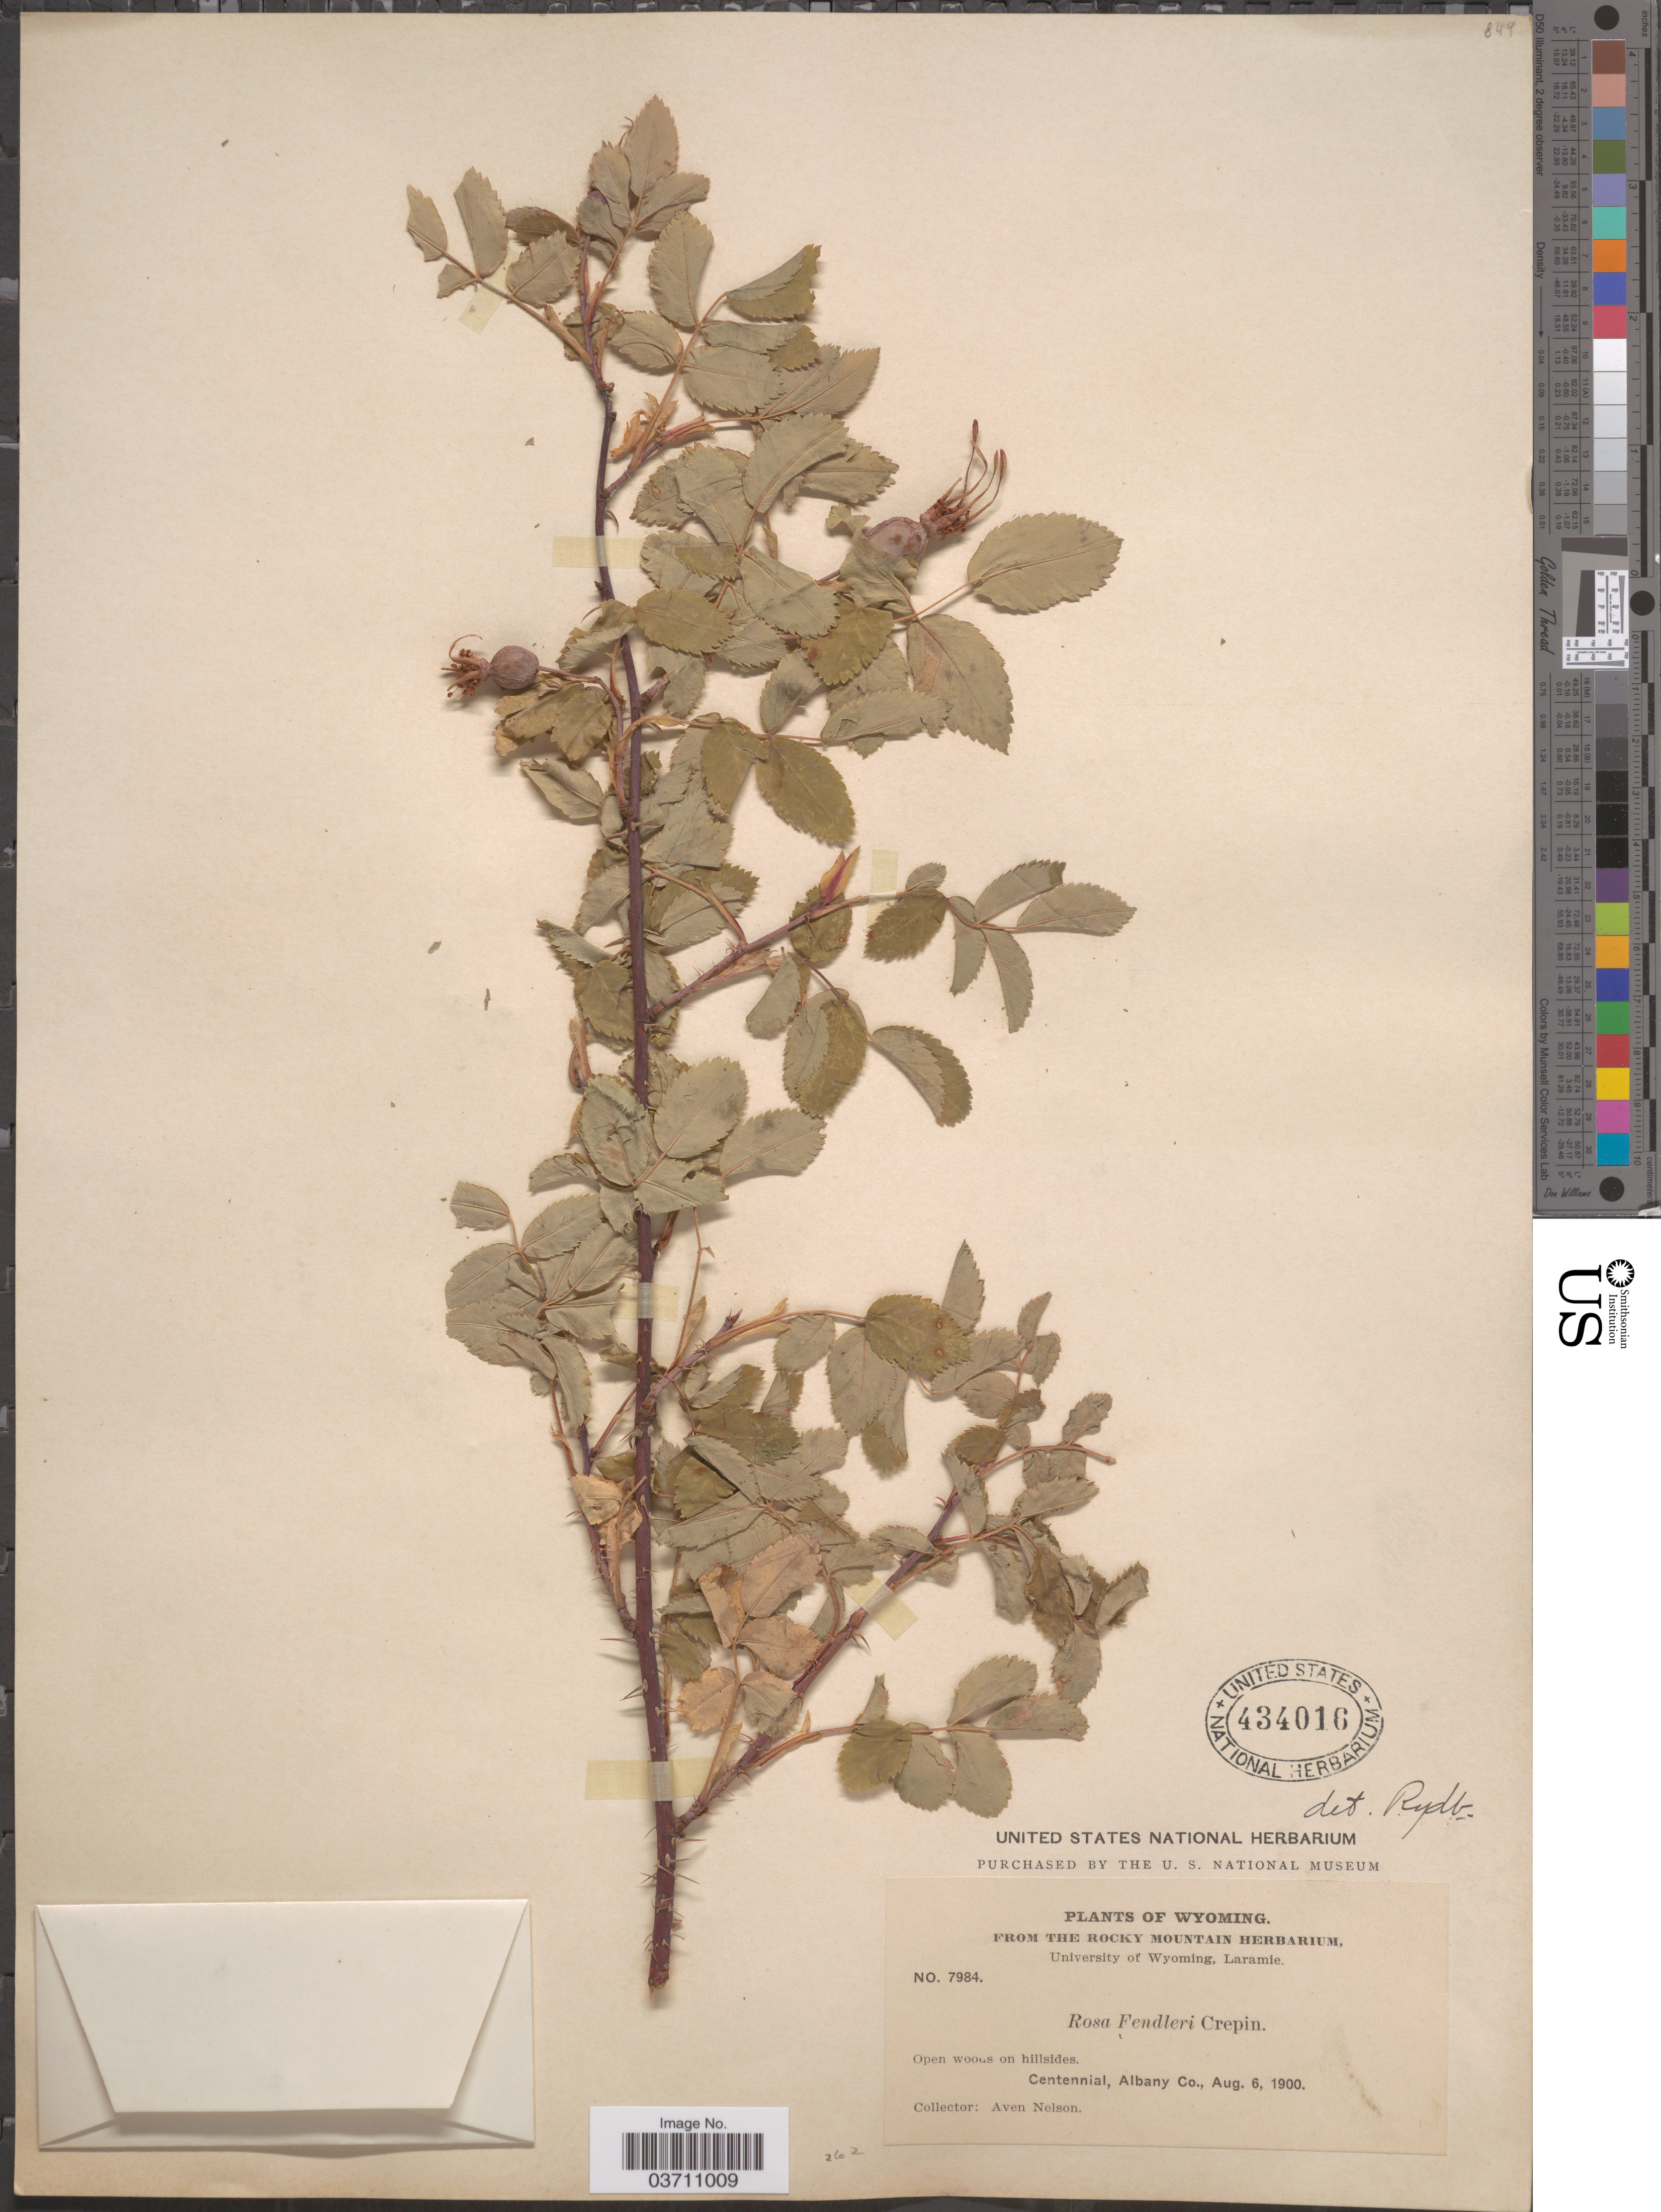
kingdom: Plantae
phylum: Tracheophyta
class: Magnoliopsida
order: Rosales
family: Rosaceae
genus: Rosa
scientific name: Rosa fendleri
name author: Crép.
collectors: A. Nelson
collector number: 7984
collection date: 1900-08-06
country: United States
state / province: Wyoming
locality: Centennial, Albany Co.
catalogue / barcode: US 434016